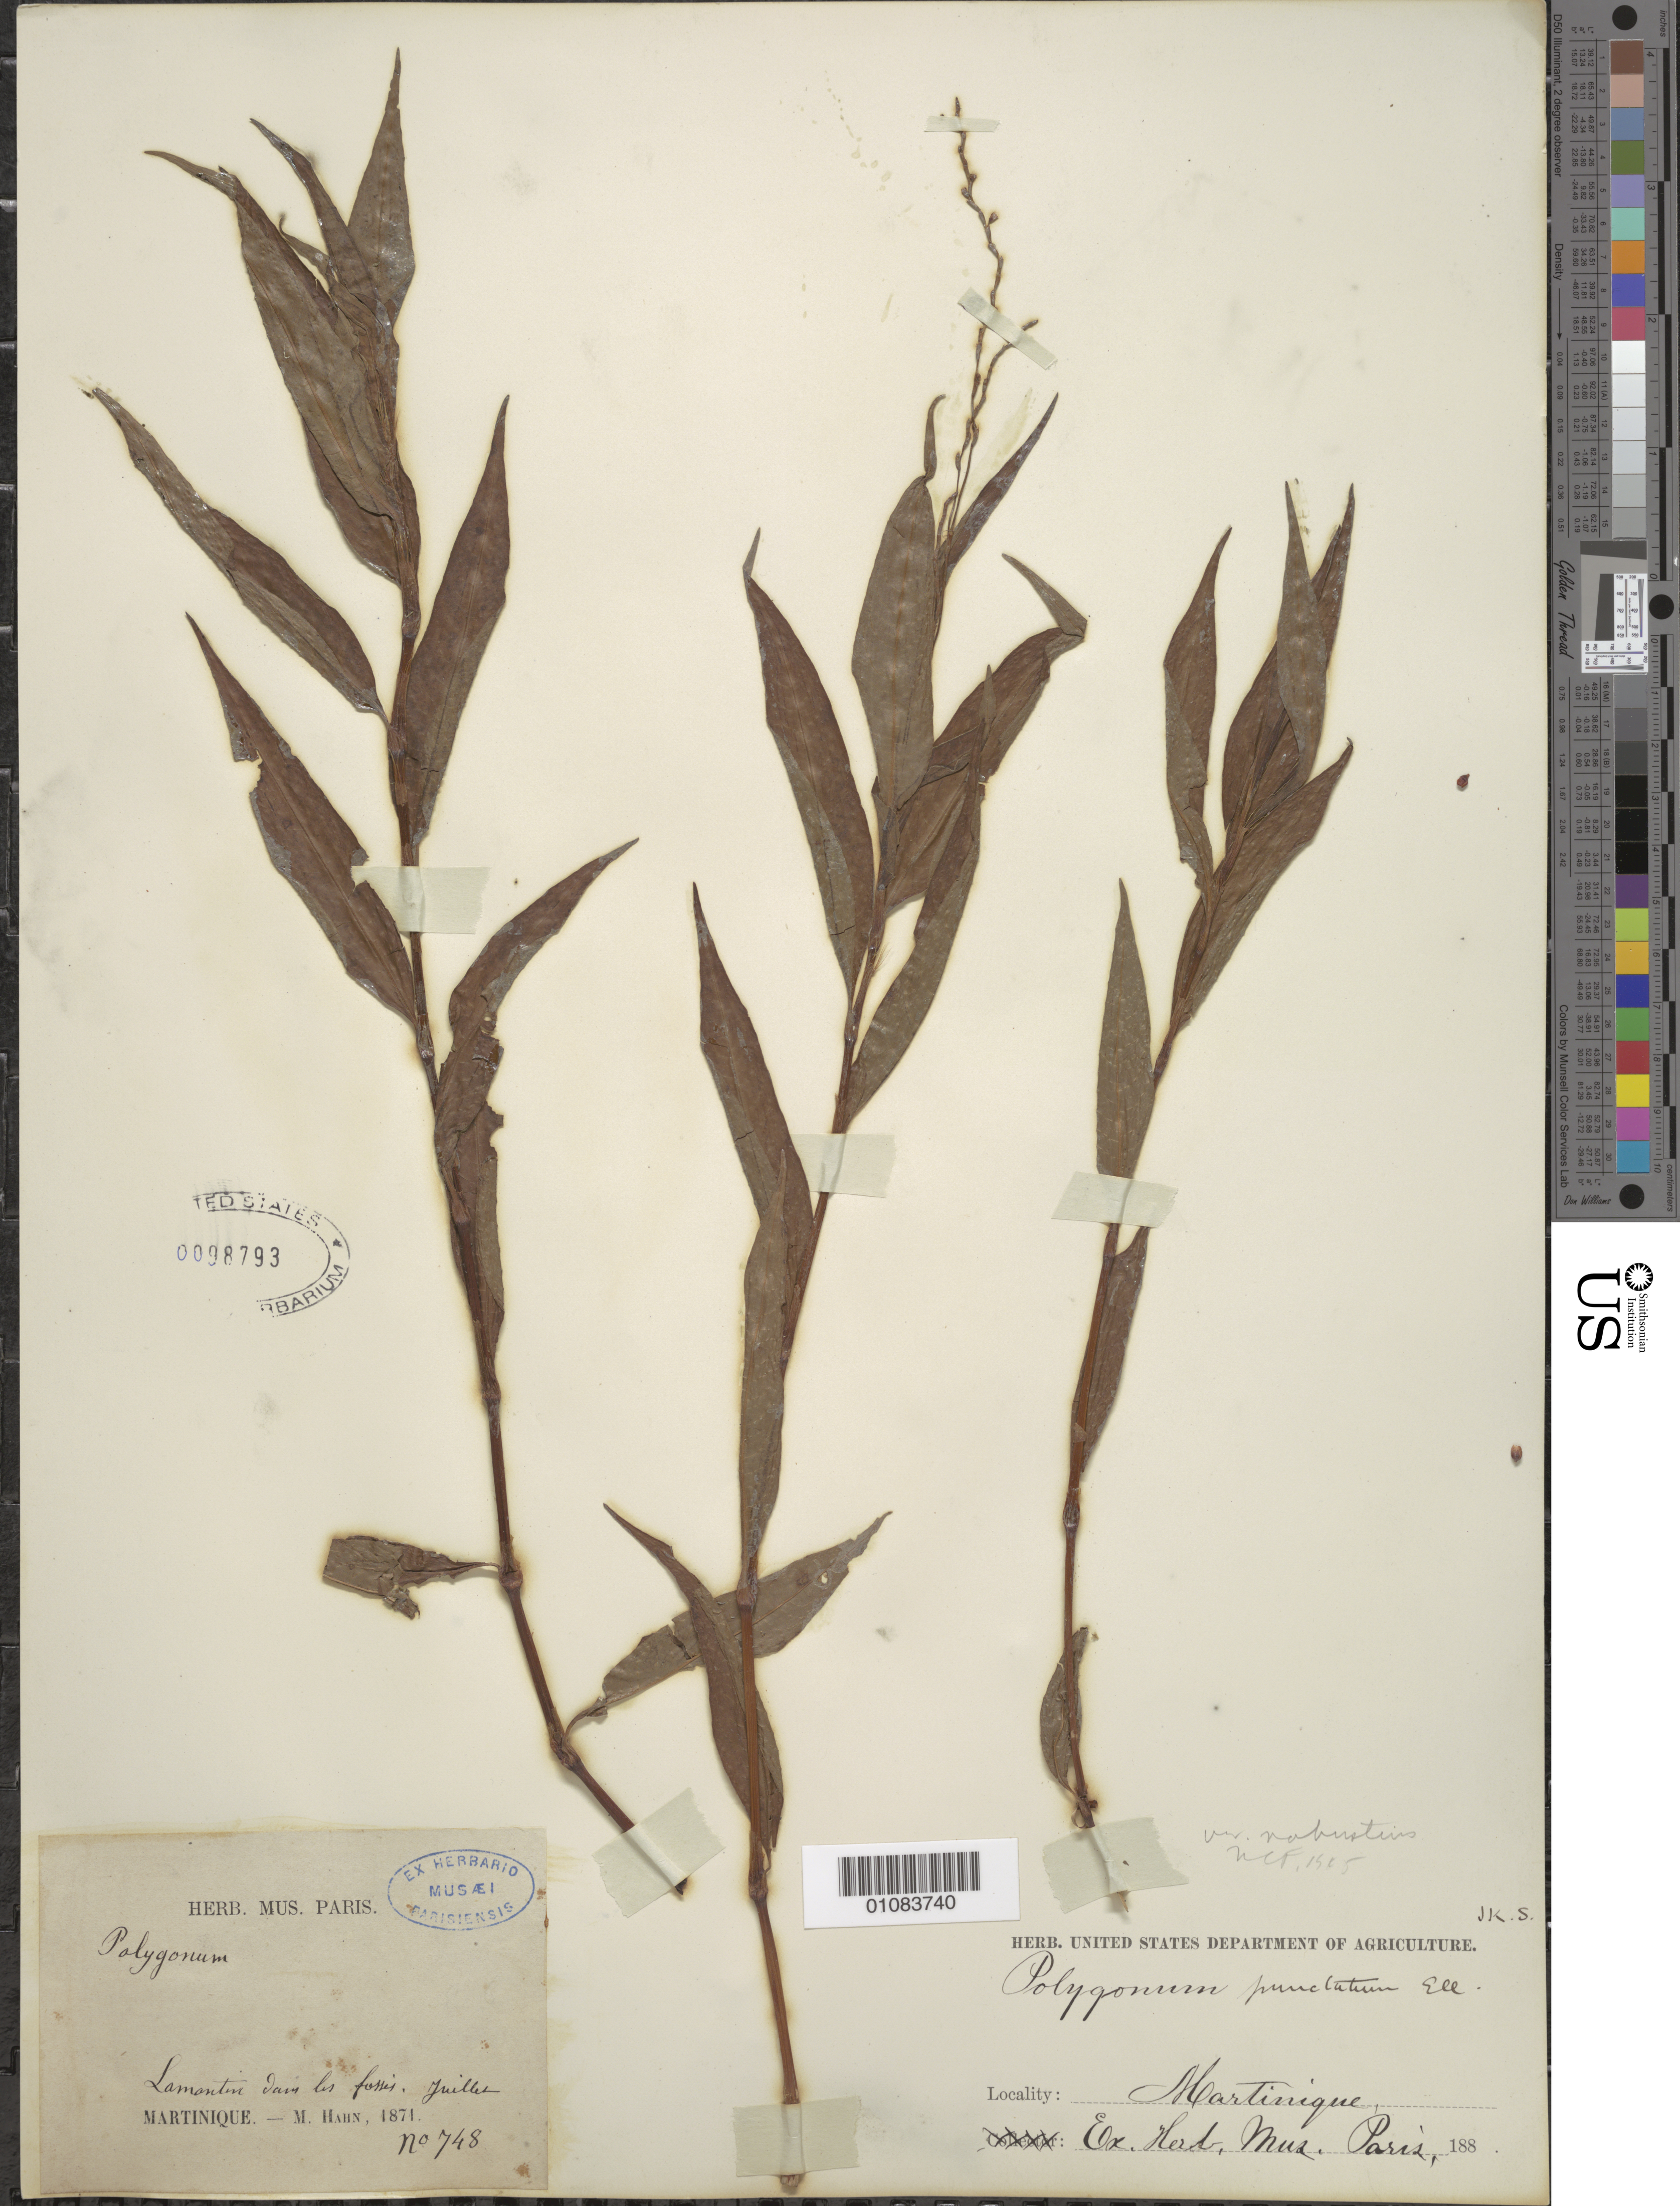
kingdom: Plantae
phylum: Tracheophyta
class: Magnoliopsida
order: Caryophyllales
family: Polygonaceae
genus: Polygonum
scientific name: Polygonum punctatum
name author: Elliott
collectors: M. Hahn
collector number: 748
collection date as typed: Jul 1874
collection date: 1874-07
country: Martinique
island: Martinique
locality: Lamontin dans les fosses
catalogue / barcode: US 98793